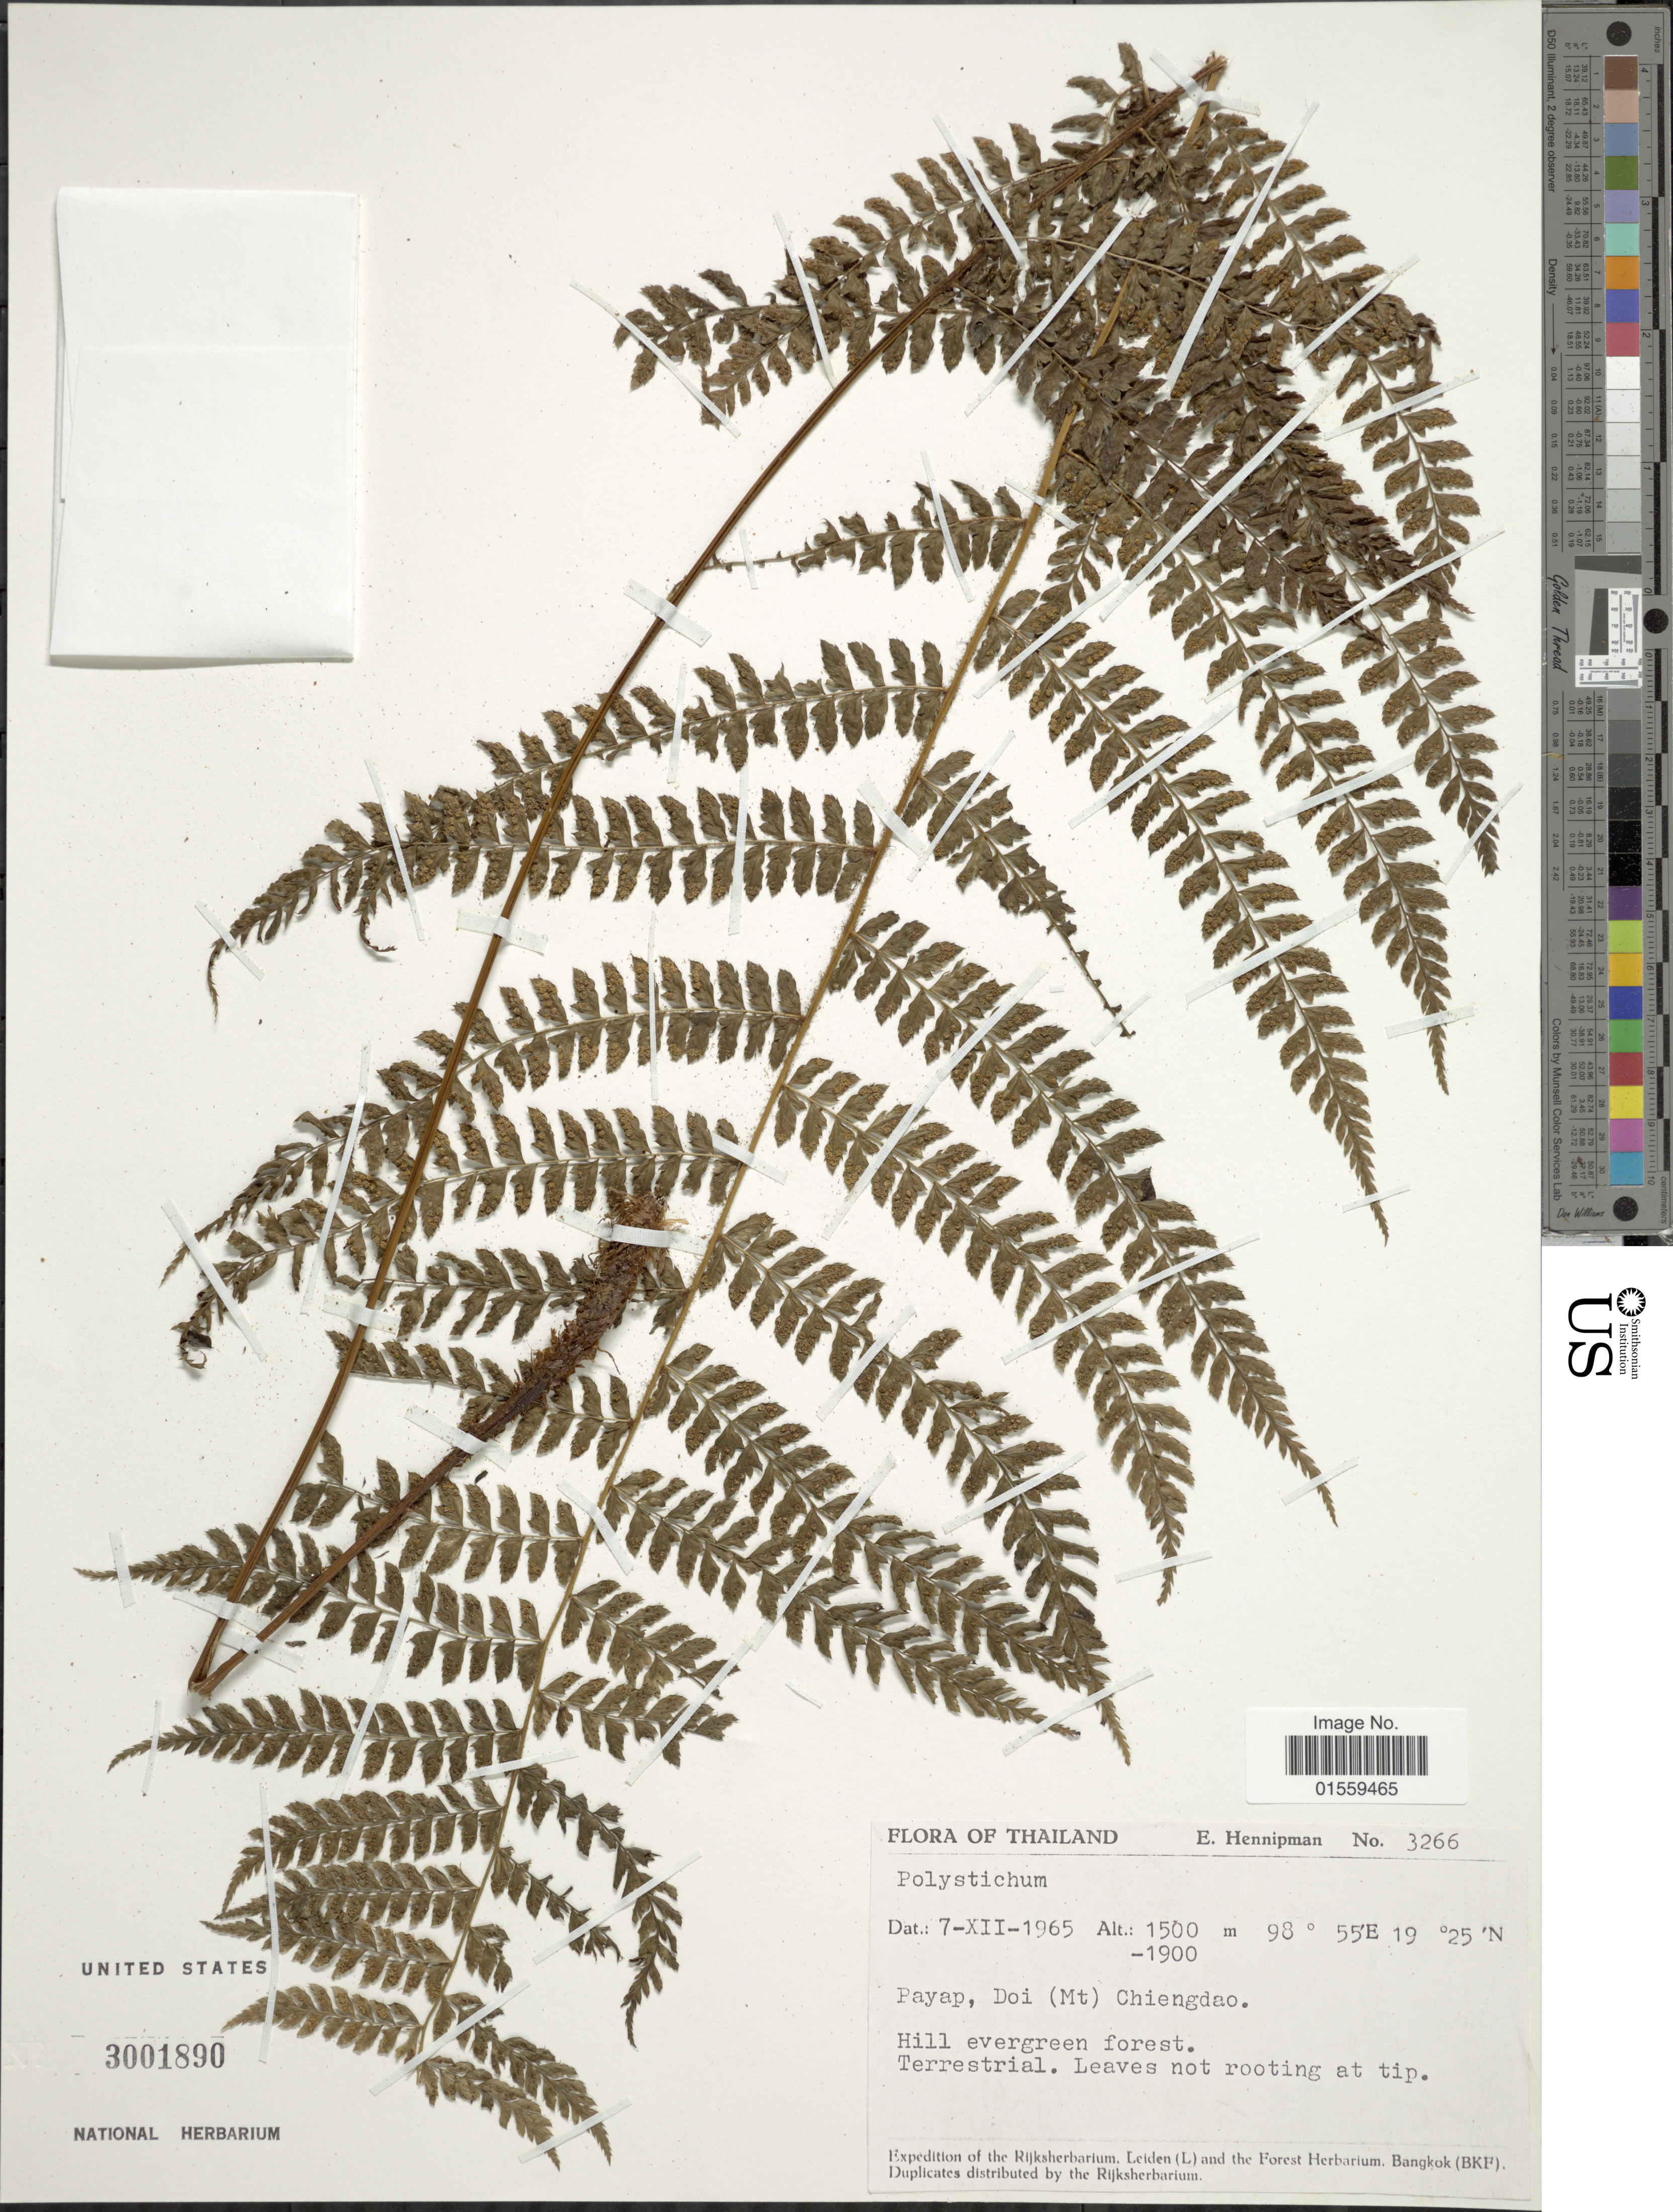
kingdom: Plantae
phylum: Tracheophyta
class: Polypodiopsida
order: Polypodiales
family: Dryopteridaceae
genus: Polystichum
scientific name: Polystichum semifertile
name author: (C.B. Clarke) Ching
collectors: E. Hennipman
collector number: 3266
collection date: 1965-12-07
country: Thailand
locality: Payap, Doi (Mt) Chiengdao, Hill evergreen forest.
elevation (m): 1500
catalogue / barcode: US 3001890